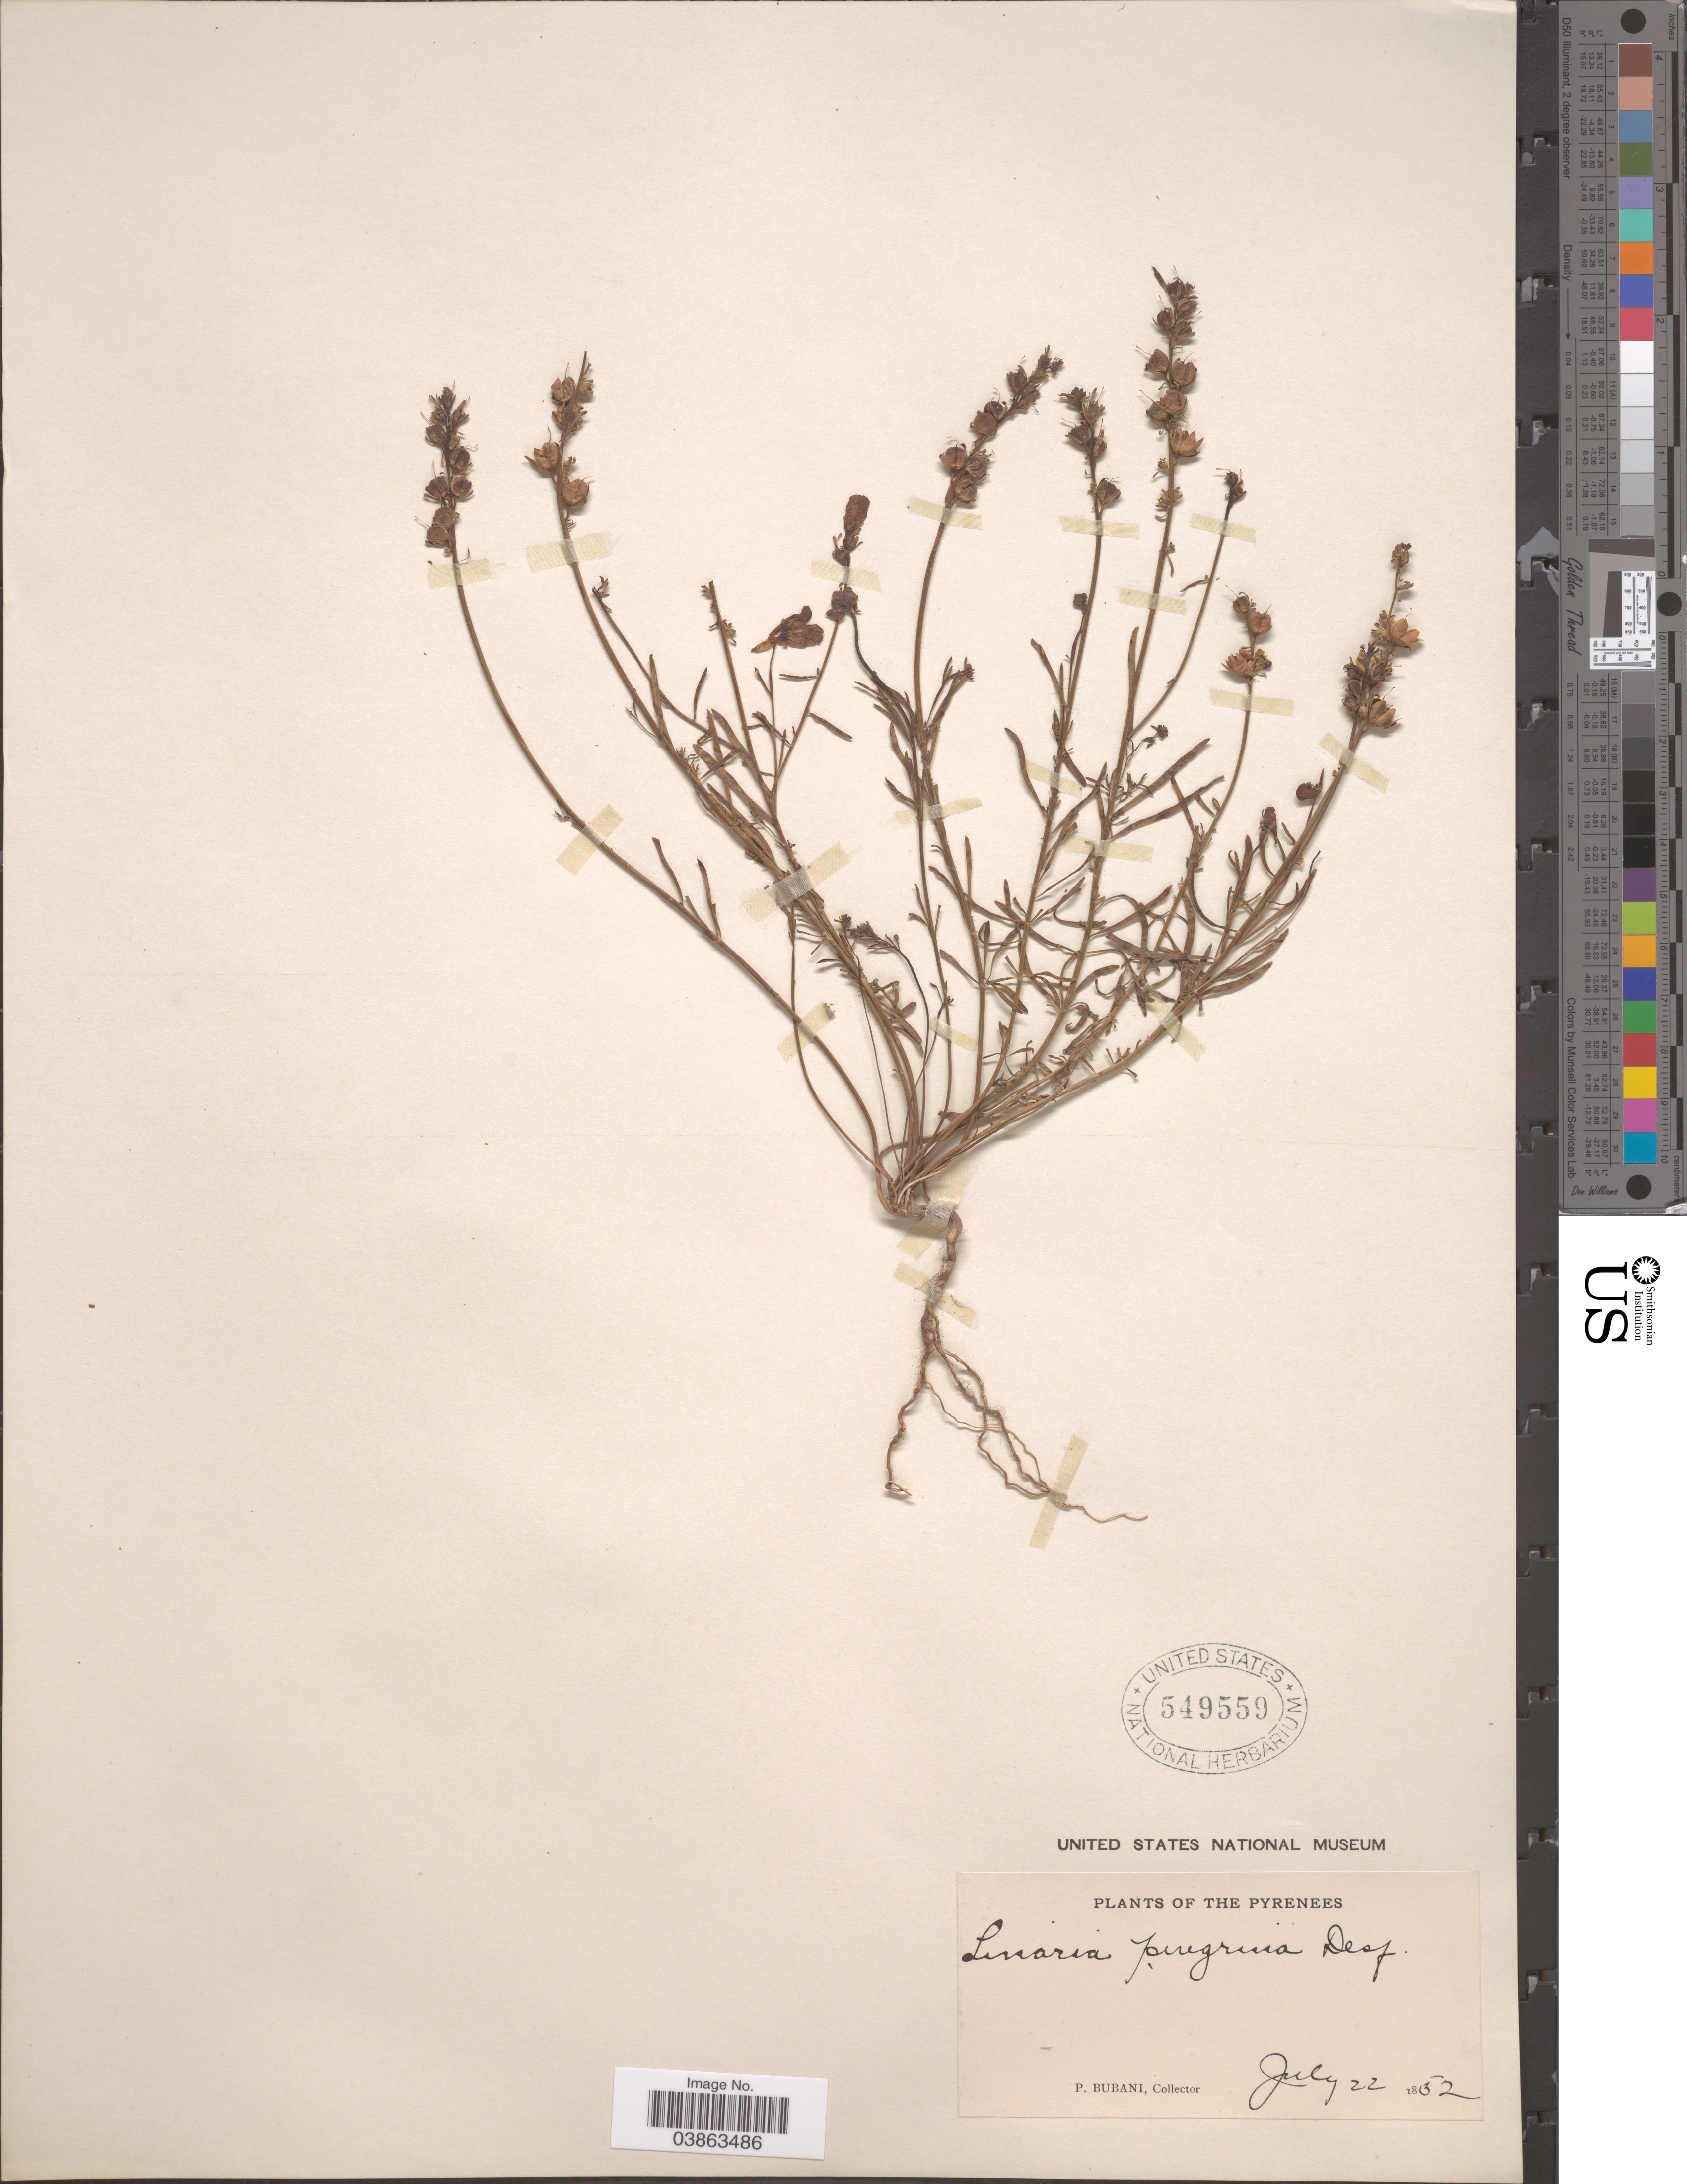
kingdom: Plantae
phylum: Tracheophyta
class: Magnoliopsida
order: Lamiales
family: Plantaginaceae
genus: Linaria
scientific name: Linaria peregrina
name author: Desf.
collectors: P. Bubani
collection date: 1852-07-22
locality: Pyrenees.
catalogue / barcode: US 549559